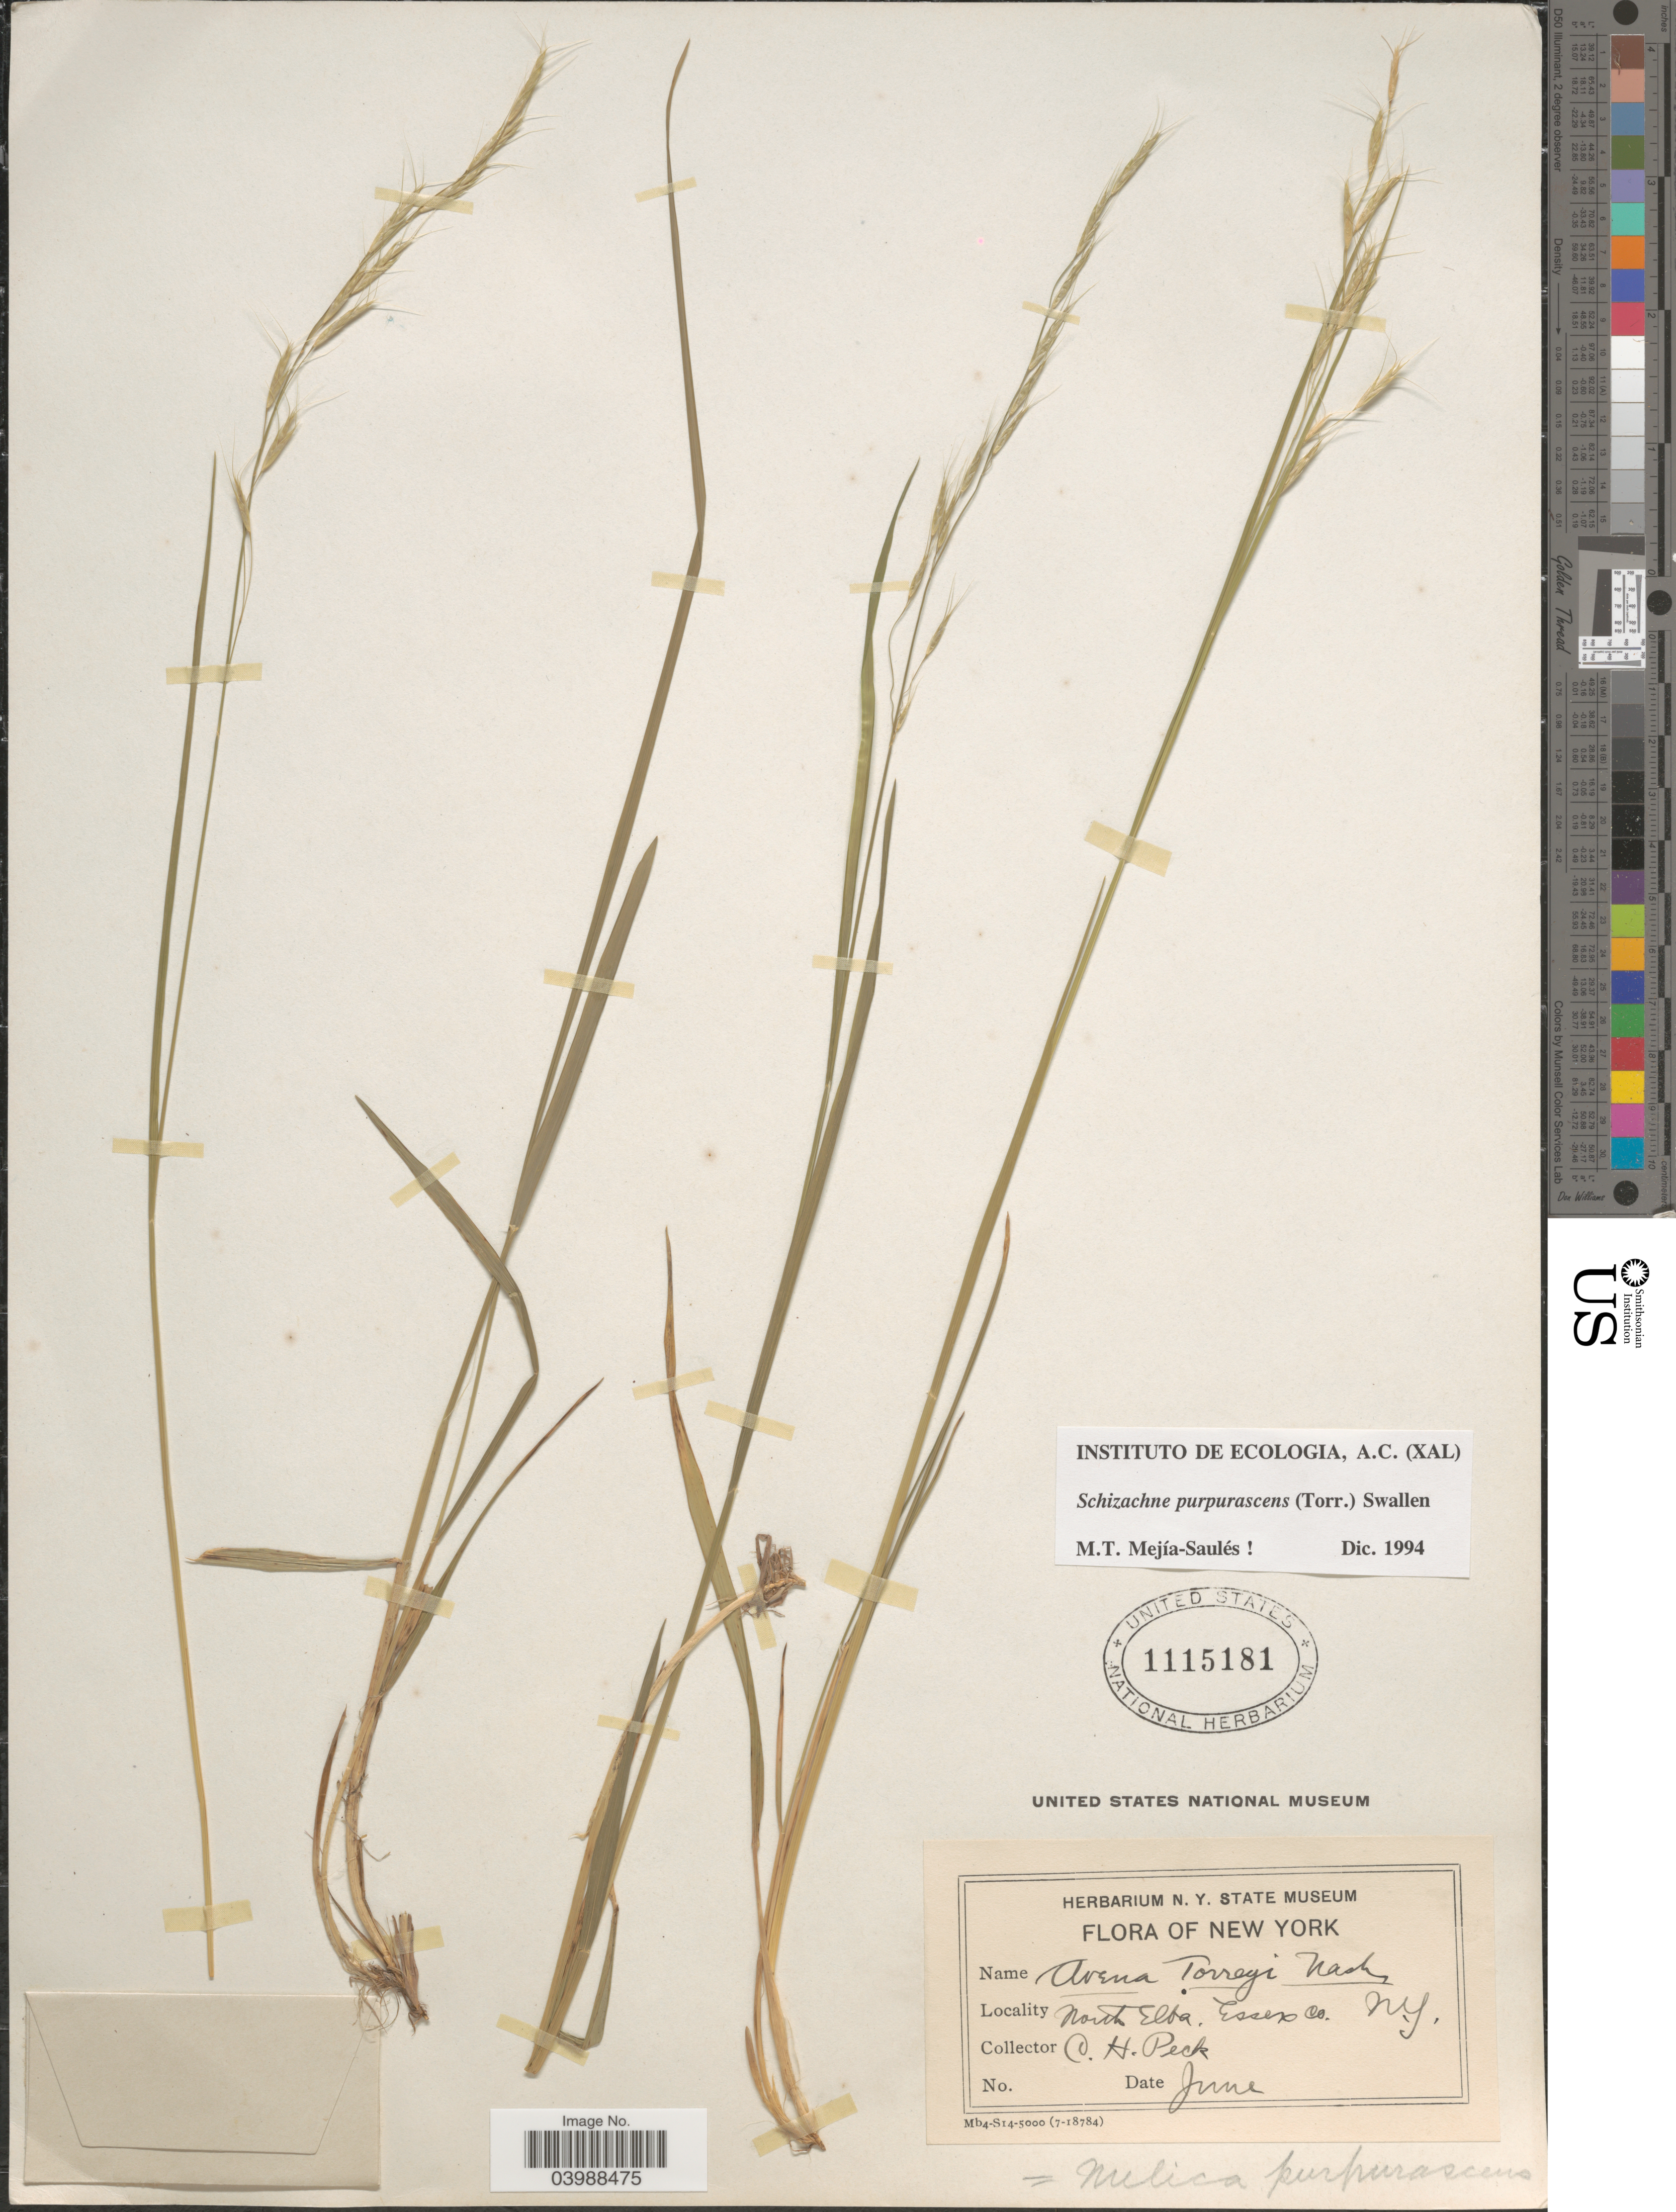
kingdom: Plantae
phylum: Tracheophyta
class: Liliopsida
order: Poales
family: Poaceae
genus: Schizachne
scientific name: Schizachne purpurascens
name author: (Torr.) Swallen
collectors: C. H. Peck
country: United States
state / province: New York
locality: North Elka. Essex Co.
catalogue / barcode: US 1115181